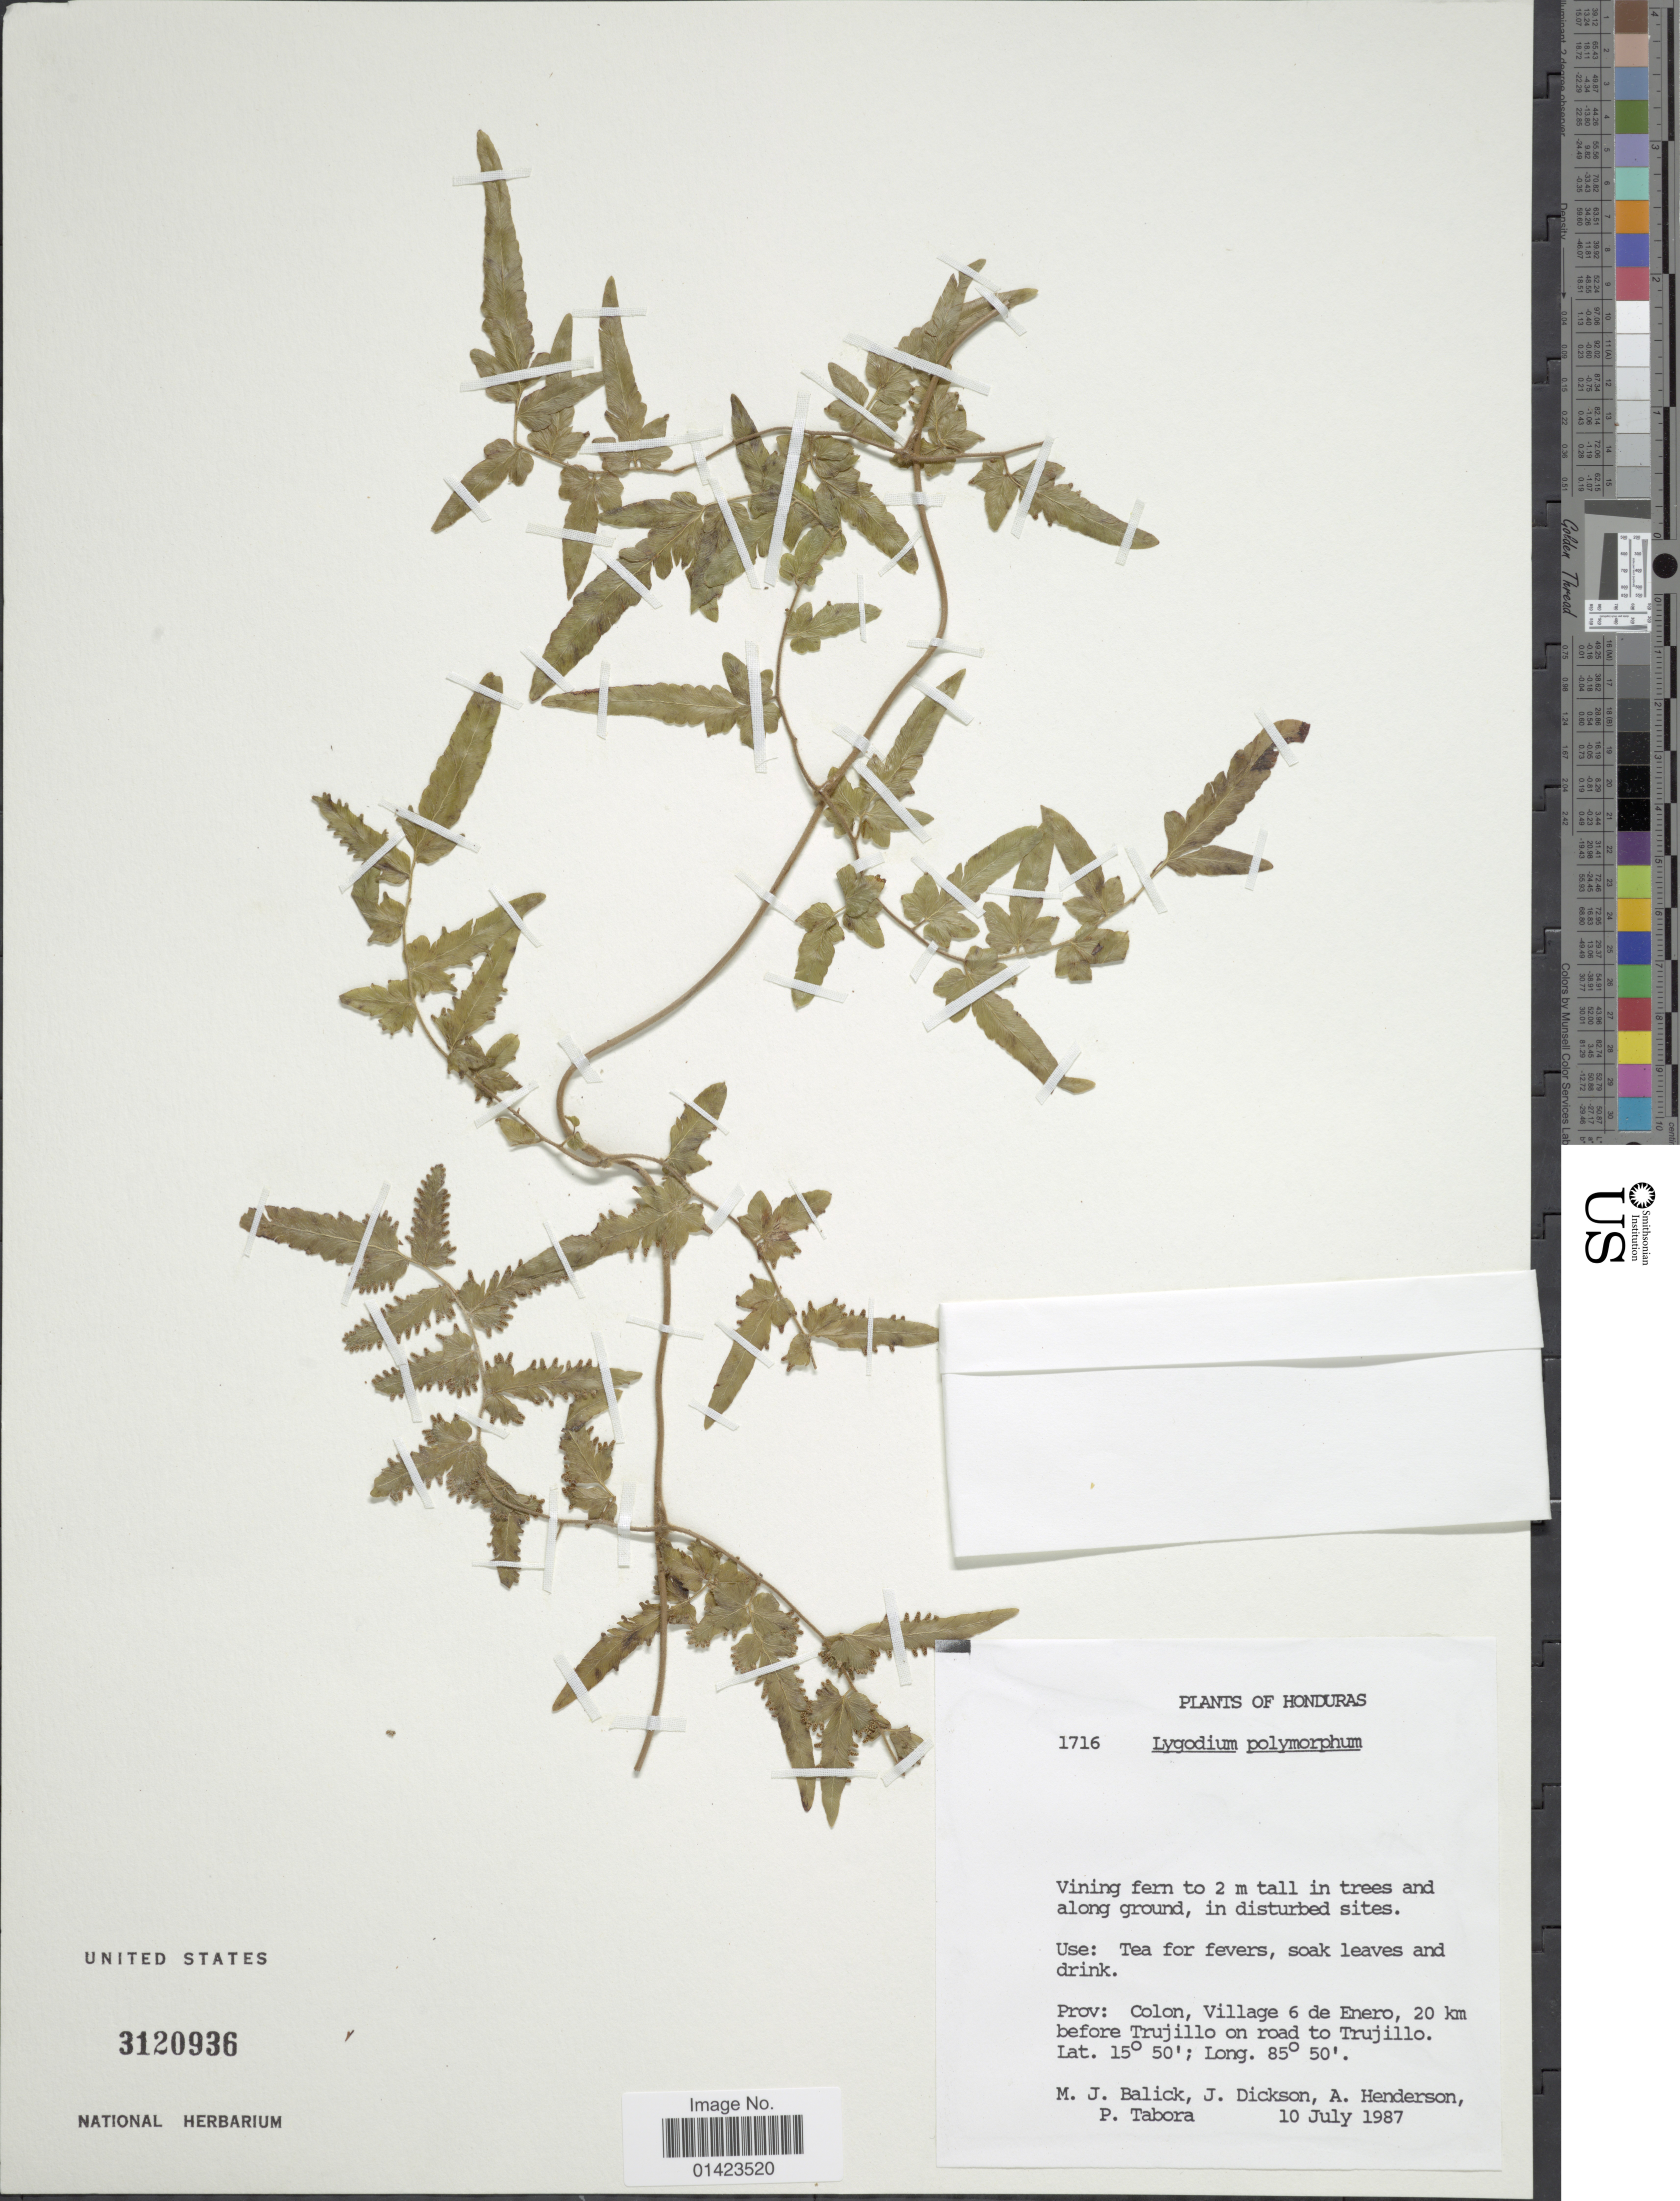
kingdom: Plantae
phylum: Tracheophyta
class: Polypodiopsida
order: Schizaeales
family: Lygodiaceae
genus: Lygodium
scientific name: Lygodium venustum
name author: Sw.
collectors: M. J. Balick, J. Dickson, A. Henderson & P. Tabora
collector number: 1716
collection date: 1987-07-10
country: Honduras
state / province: Colón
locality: Prov.: Colon, village 6 de Enero, 20km before Trujillo on road to Trujillo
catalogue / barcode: US 3120936